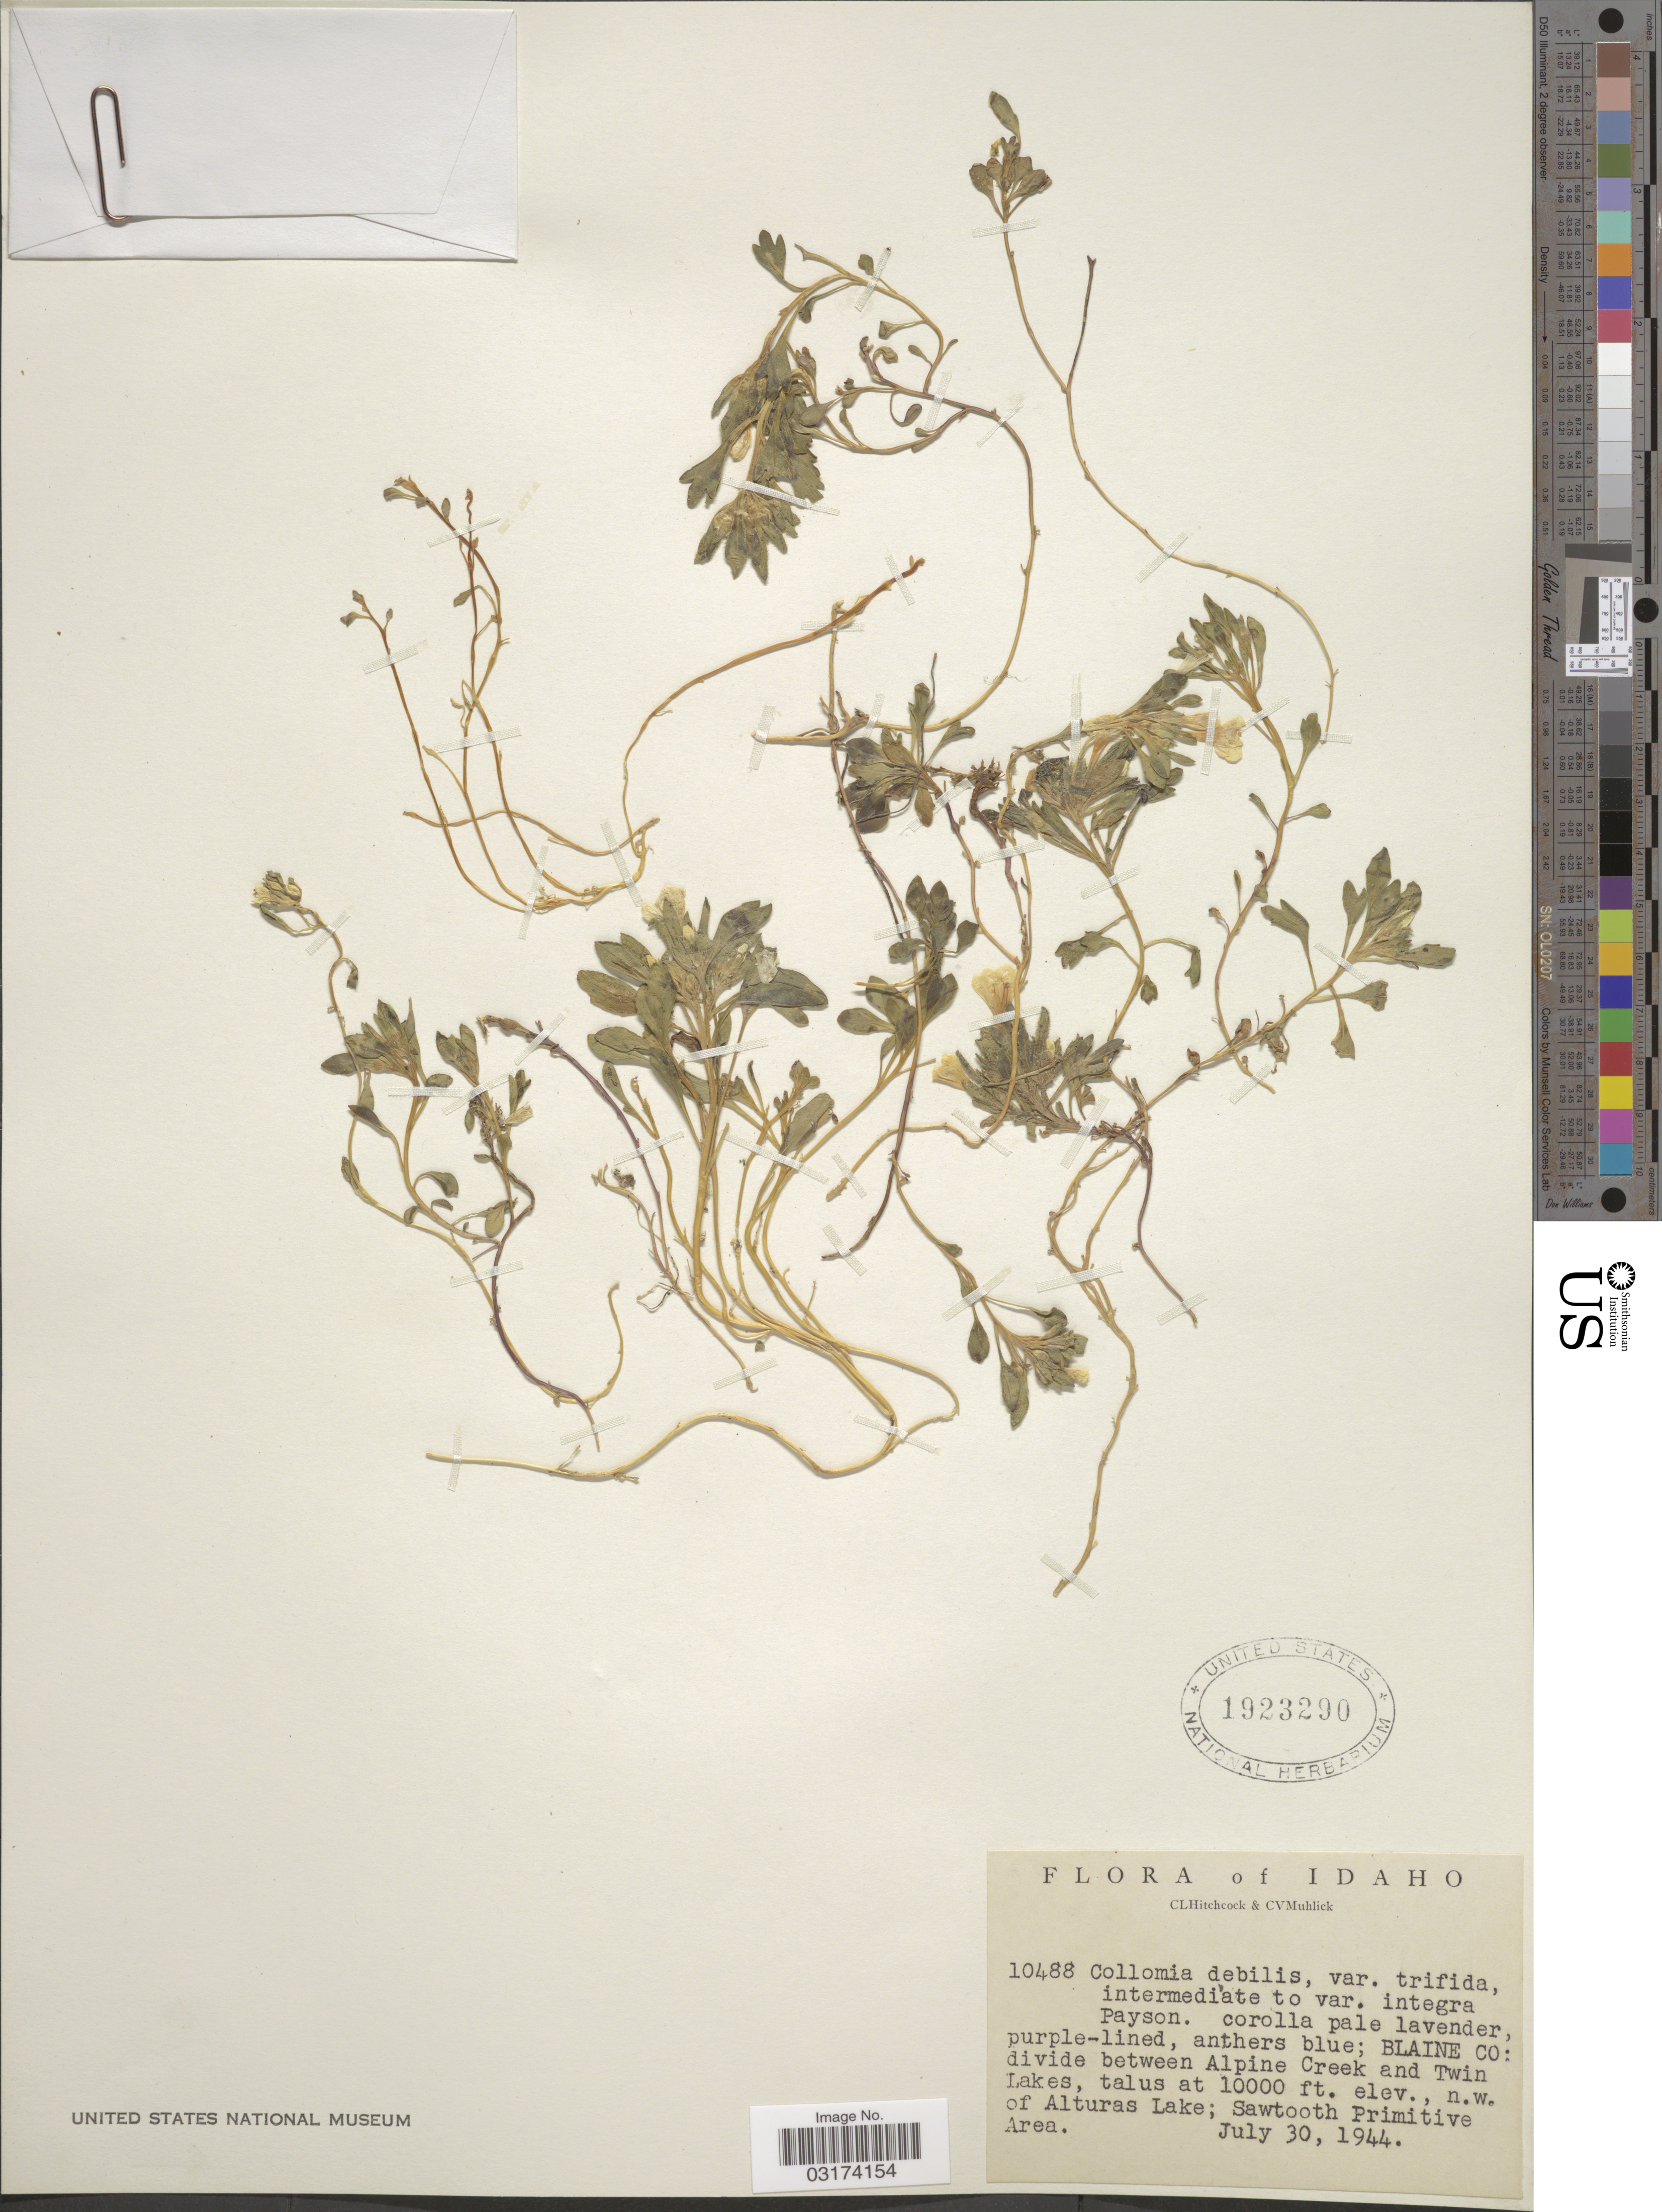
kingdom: Plantae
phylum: Tracheophyta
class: Magnoliopsida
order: Ericales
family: Polemoniaceae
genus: Collomia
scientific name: Collomia debilis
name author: (S. Watson) Greene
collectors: C. L. Hitchcock & C. V. Muhlick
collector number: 10488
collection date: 1944-07-30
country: United States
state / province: Idaho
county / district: Blaine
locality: divide between Alpine Creek and Twin Lakes, n.w. of Alturas Lake; Sawtooth Primitive Area.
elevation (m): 3048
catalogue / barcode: US 1923290